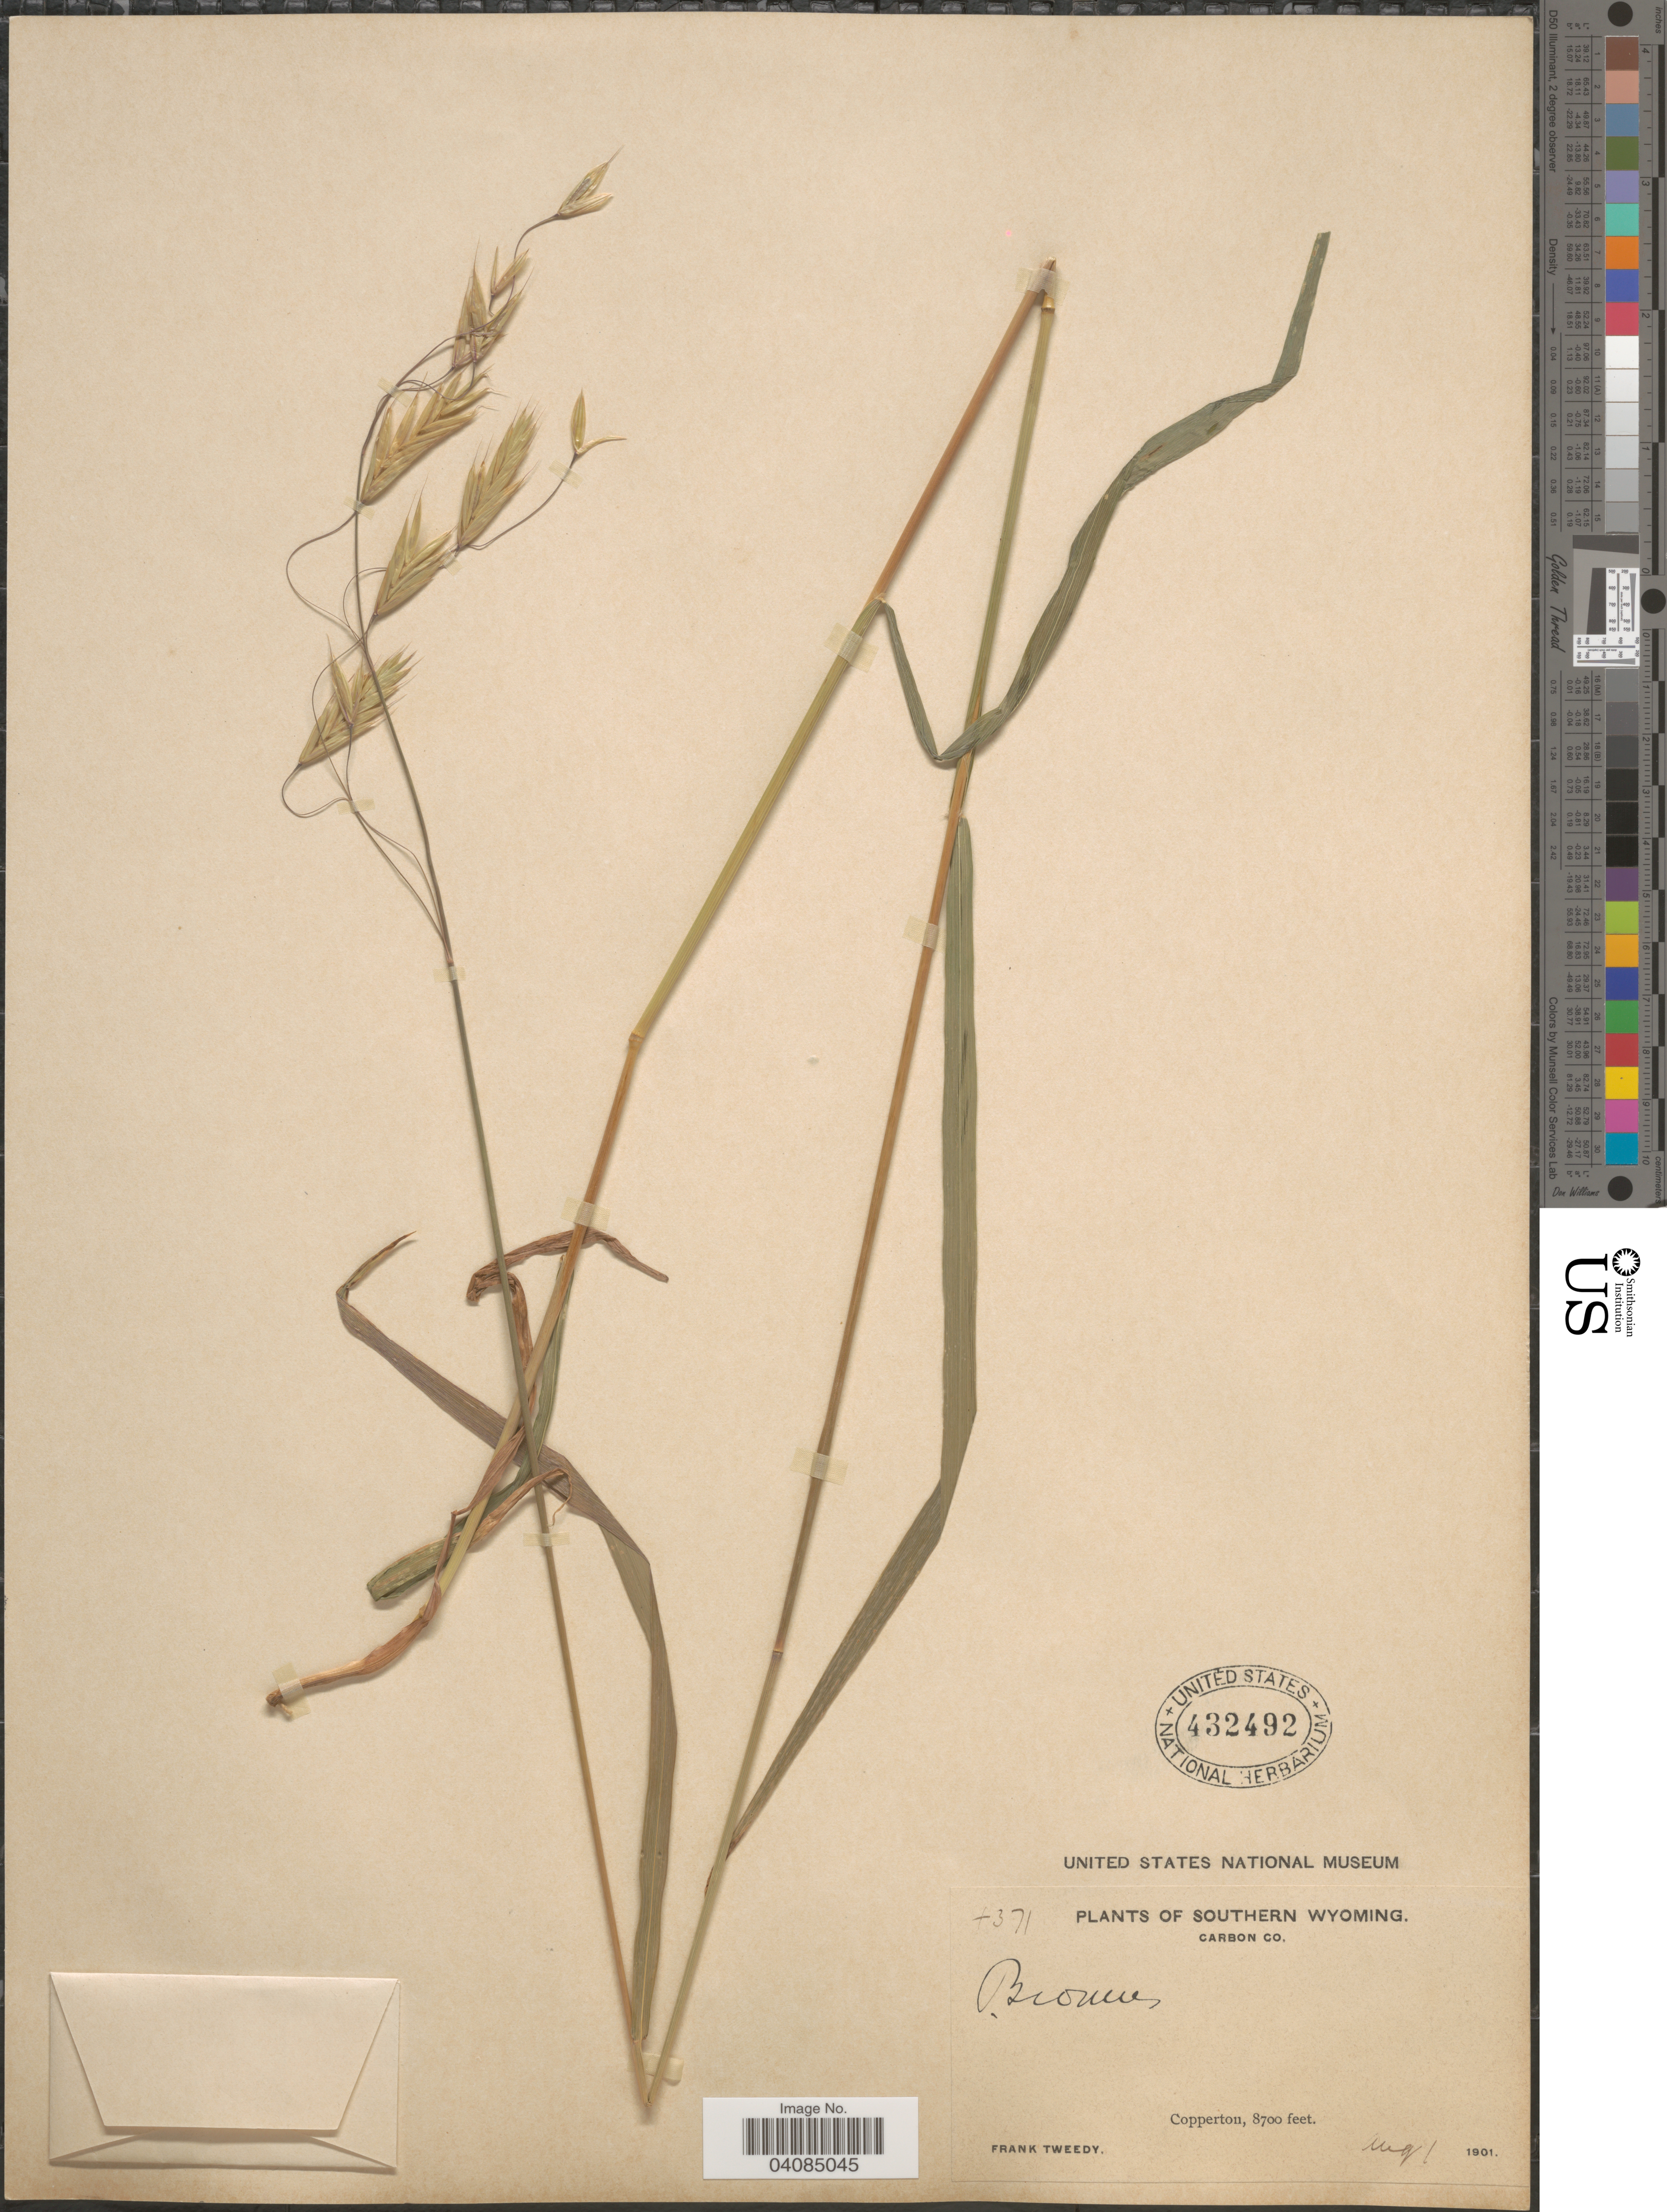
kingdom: Plantae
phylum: Tracheophyta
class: Liliopsida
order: Poales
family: Poaceae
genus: Bromus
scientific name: Bromus racemosus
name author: L.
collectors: F. Tweedy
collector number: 4371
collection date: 1901-08-01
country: United States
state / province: Wyoming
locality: Southern Wyoming. Carbon Co. Copperton.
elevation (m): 2652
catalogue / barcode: US 432492